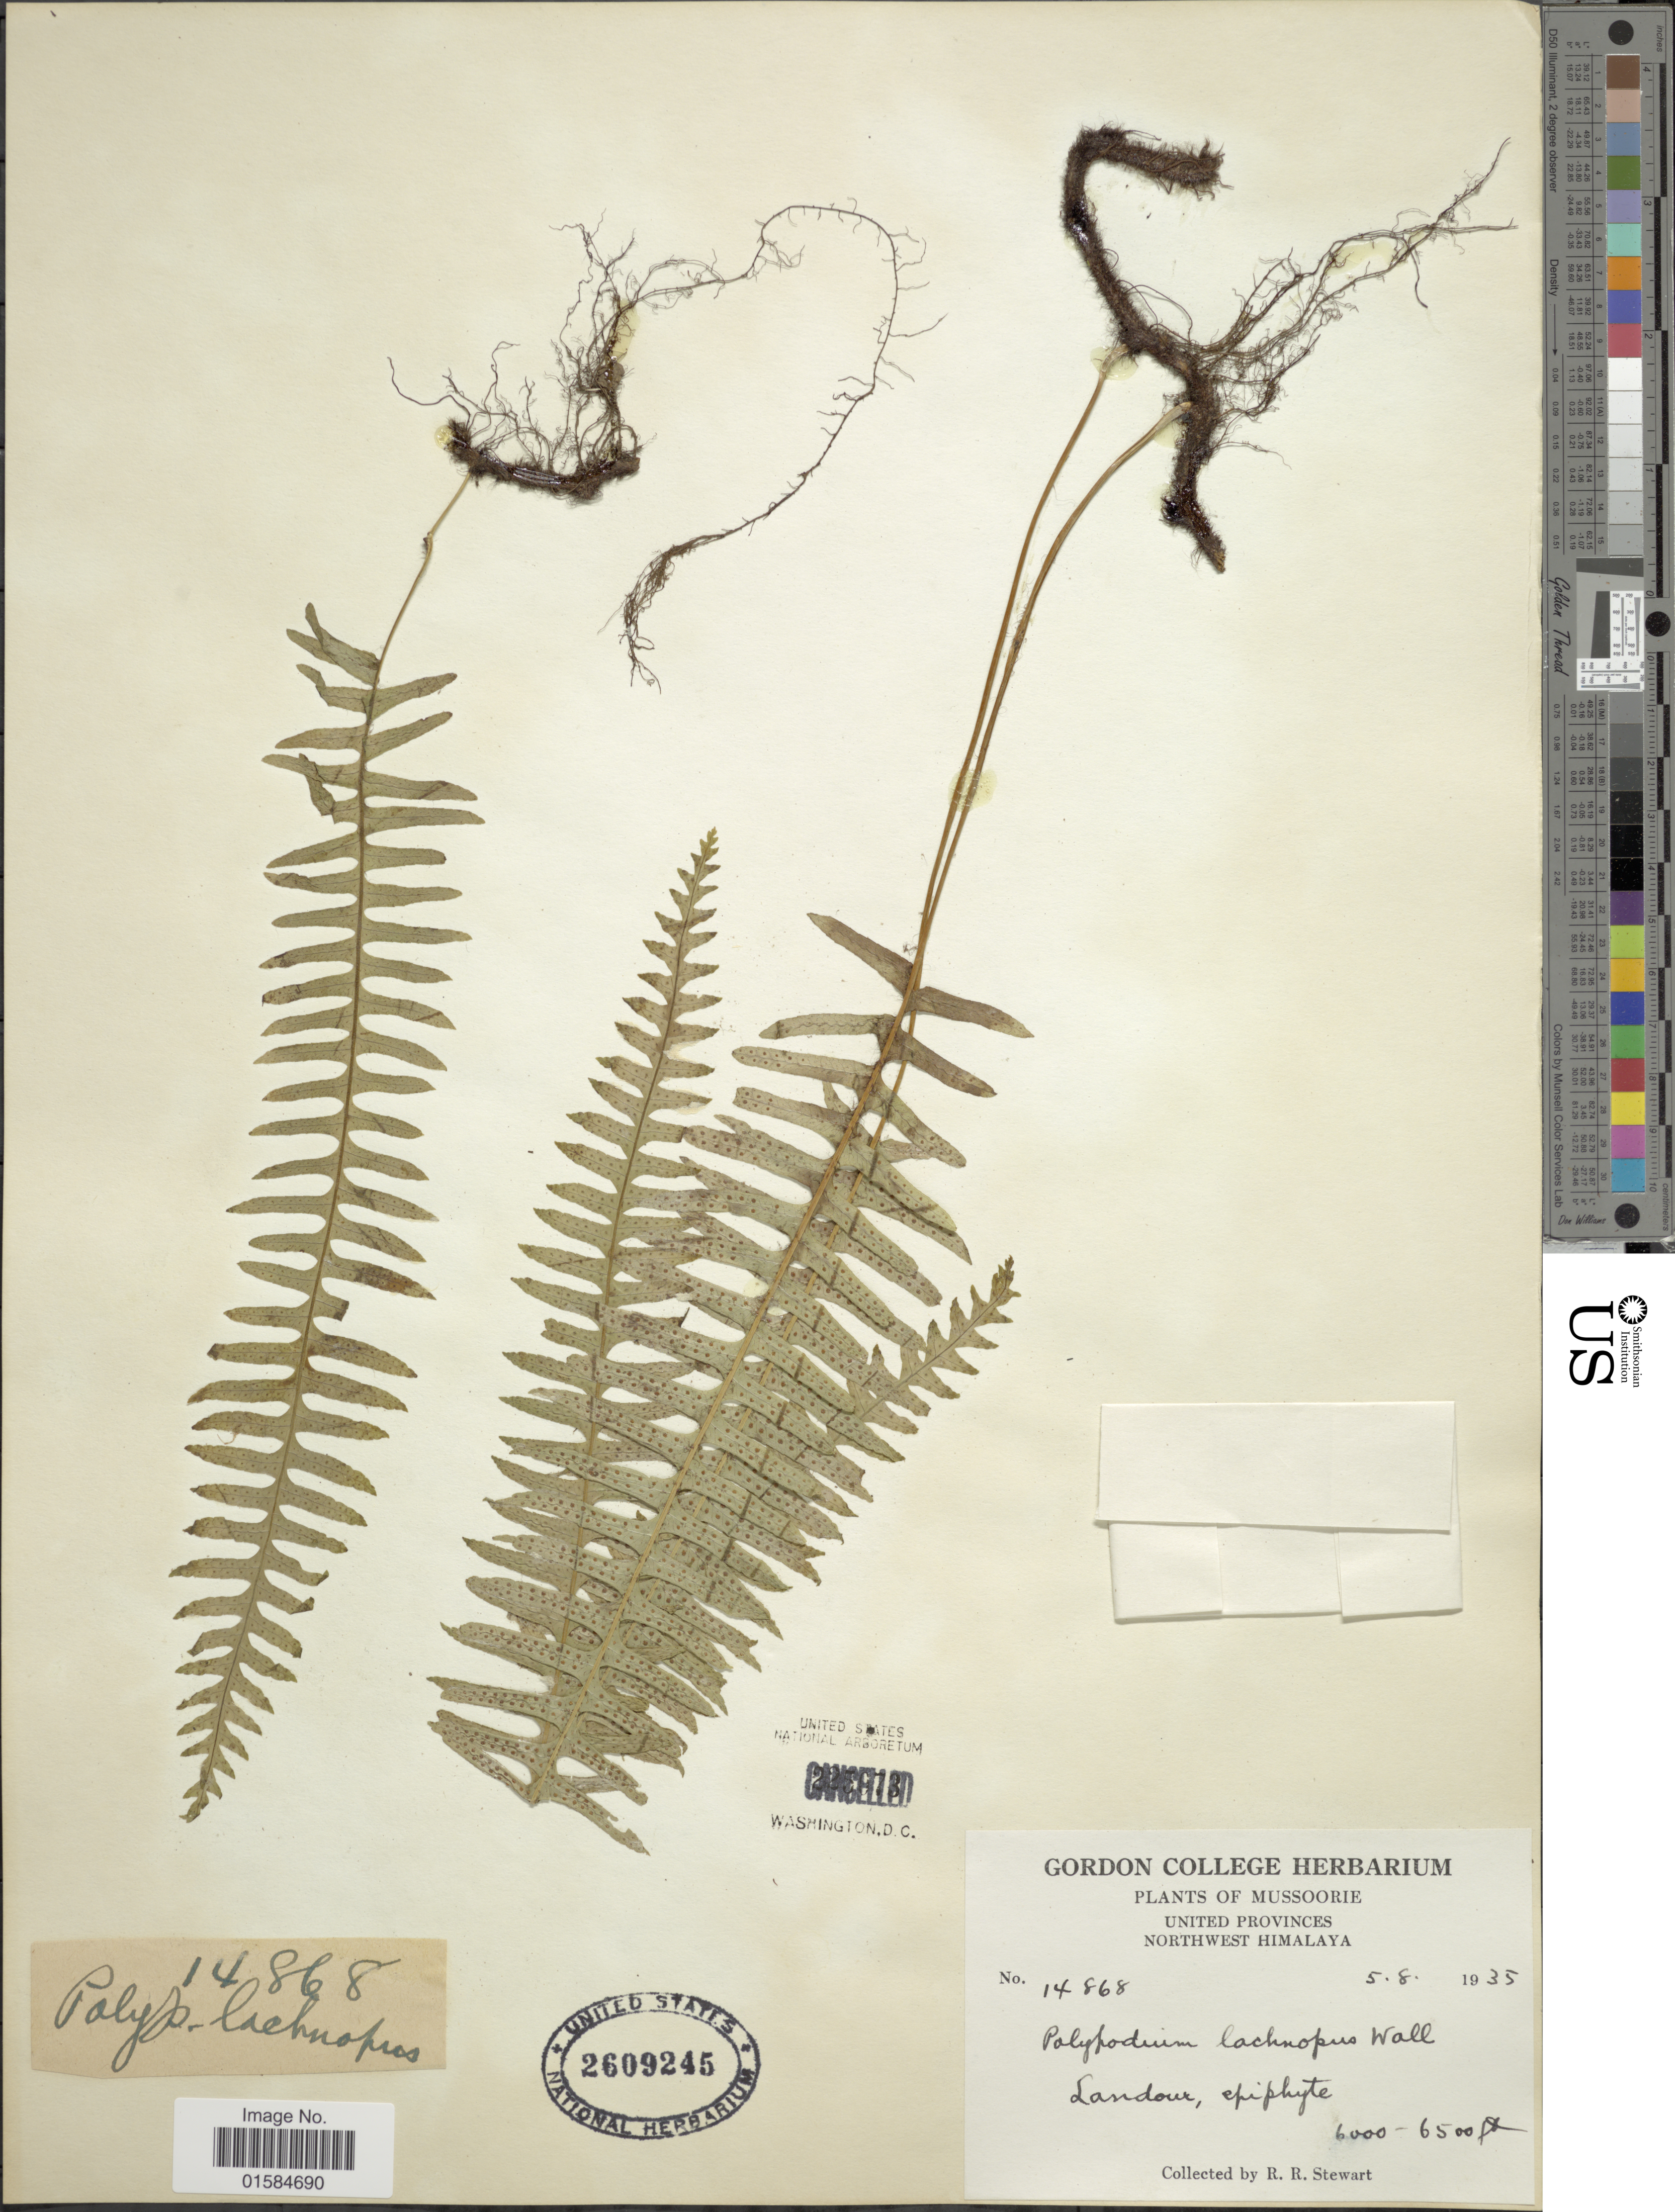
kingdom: Plantae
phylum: Tracheophyta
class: Polypodiopsida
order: Polypodiales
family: Polypodiaceae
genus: Goniophlebium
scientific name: Goniophlebium lachnopus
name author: (Wall. ex Hook.) J. Sm.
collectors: R. R. Stewart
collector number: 14868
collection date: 1935-08-05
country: India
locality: Mussoorie, United Provinces, Northwest Himalaya, landour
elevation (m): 1829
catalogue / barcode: US 2609245